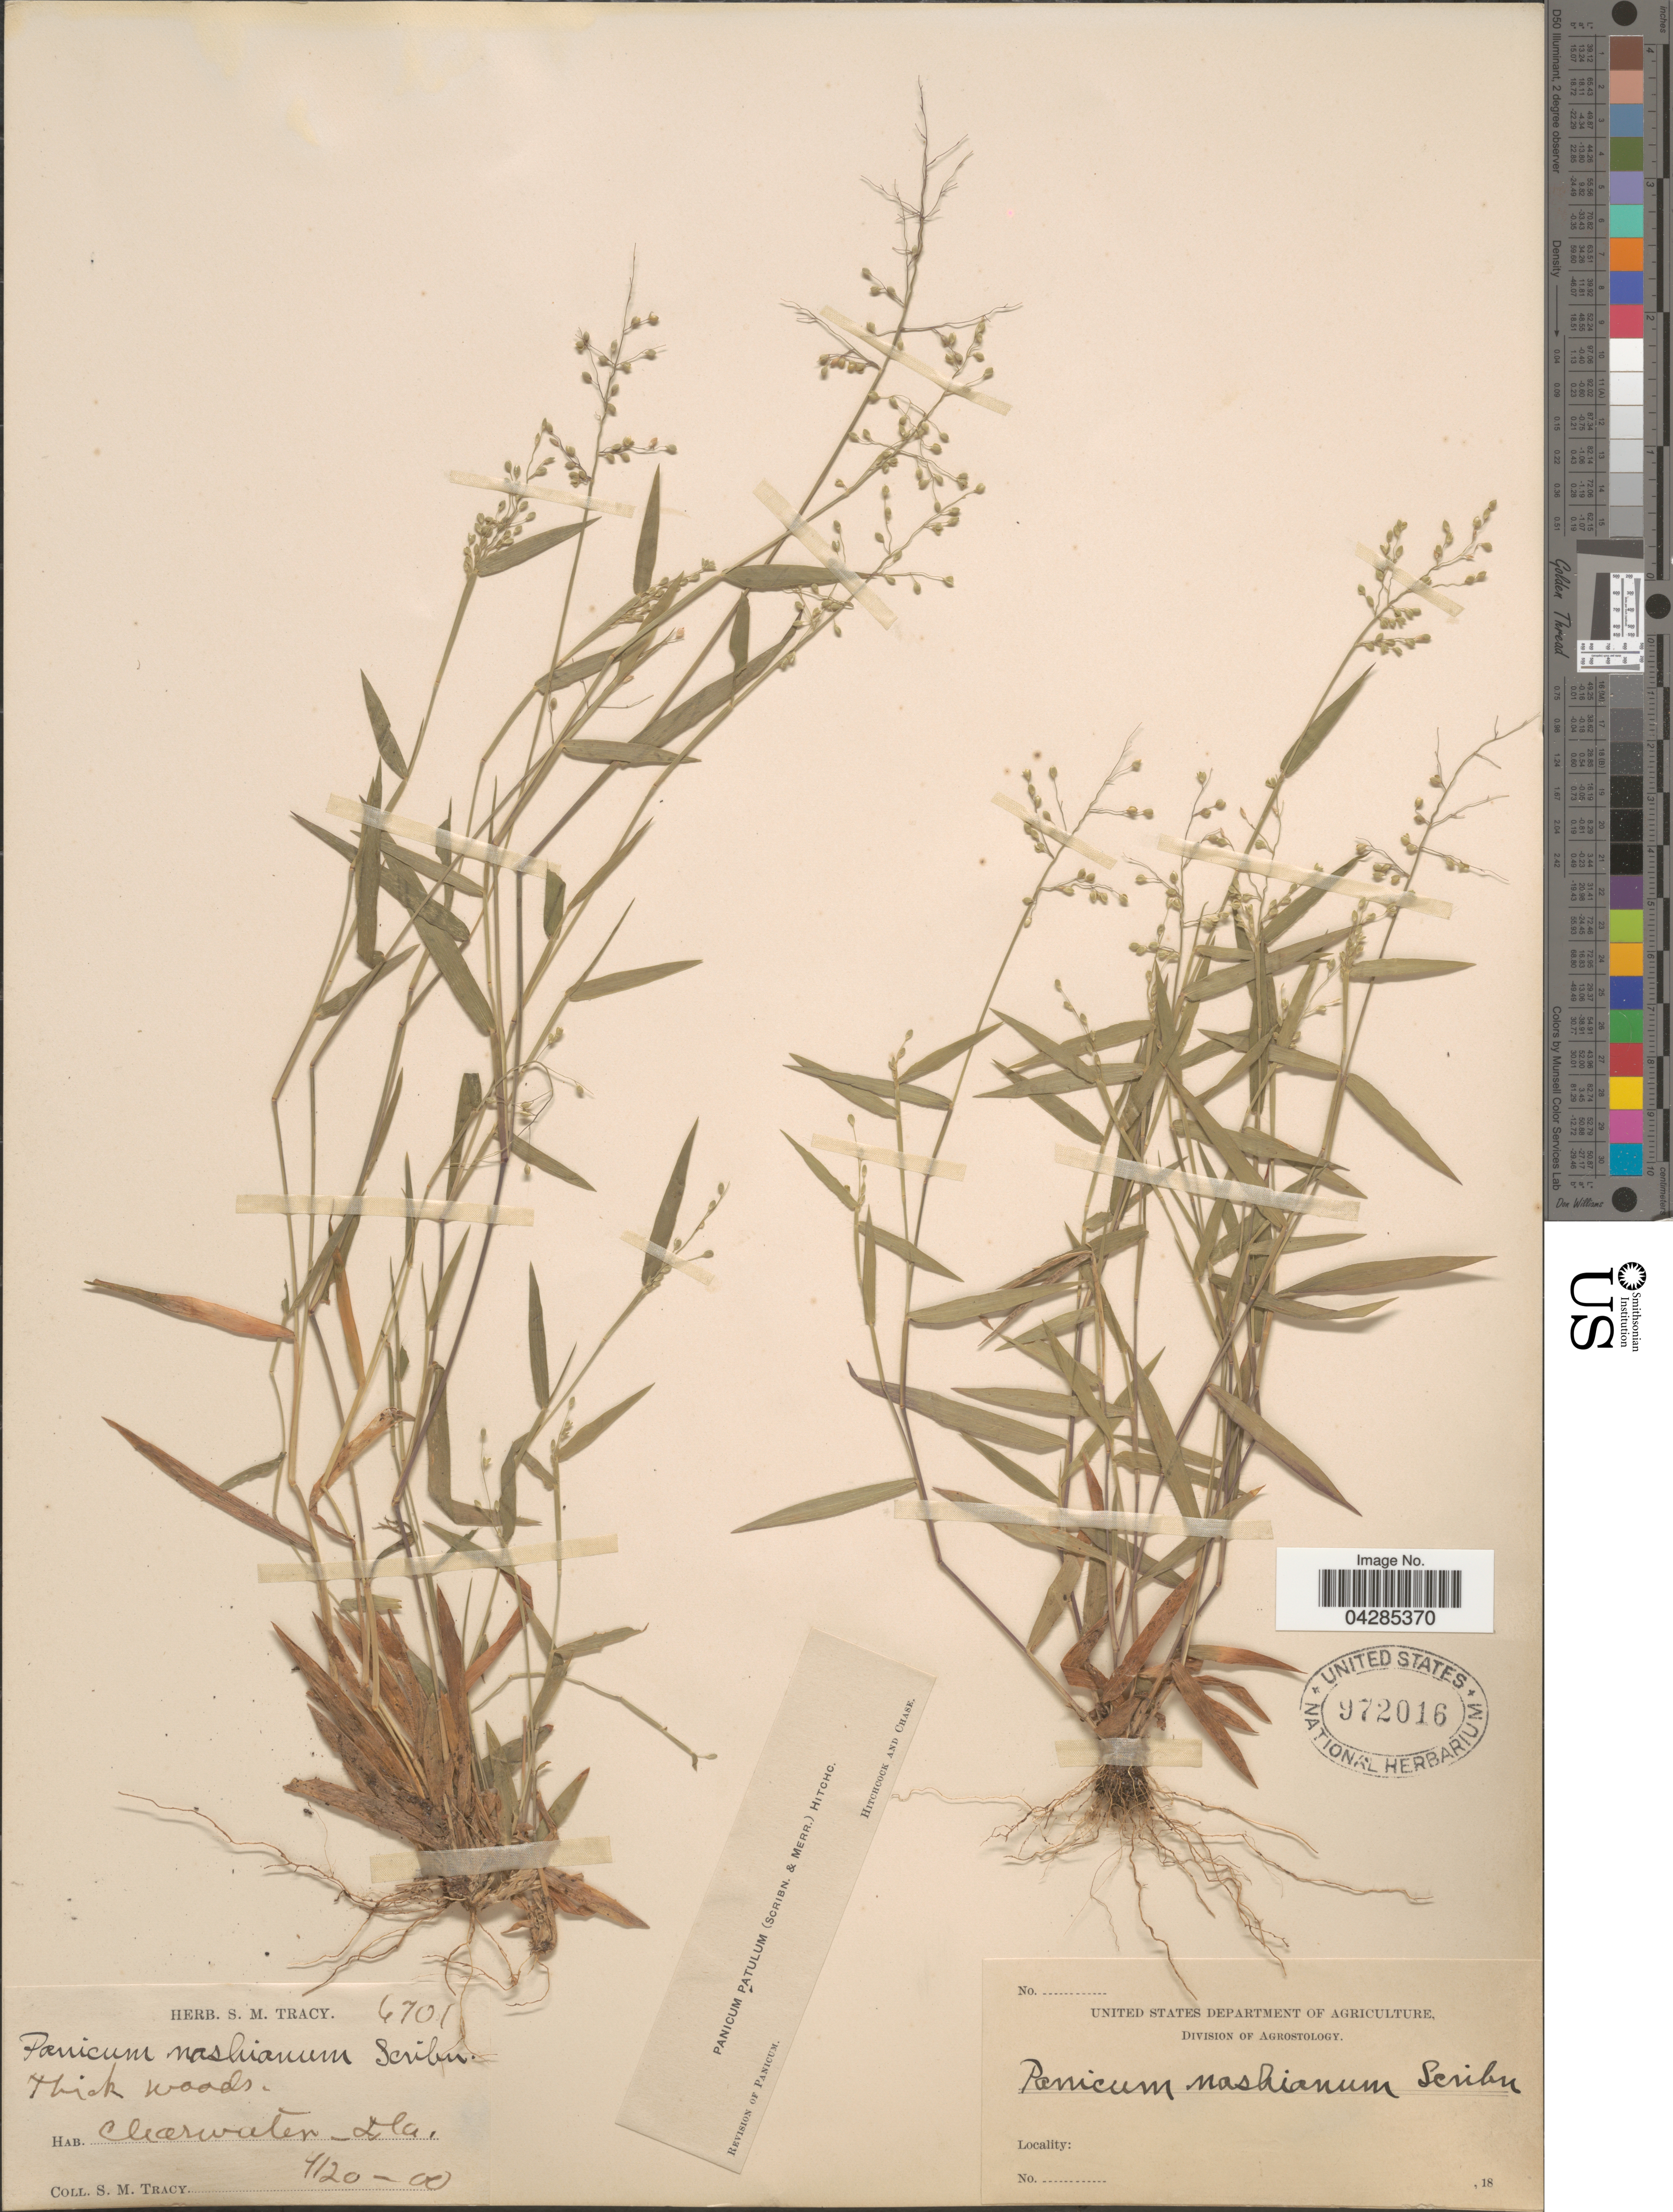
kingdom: Plantae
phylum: Tracheophyta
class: Liliopsida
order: Poales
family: Poaceae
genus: Dichanthelium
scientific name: Dichanthelium portoricense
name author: (Desv. ex Ham.) B.F. Hansen & Wunderlin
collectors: S. M. Tracy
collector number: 6701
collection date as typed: Transcribed d/m/y: 20/4/0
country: United States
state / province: Florida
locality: Clearwater.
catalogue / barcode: US 972016